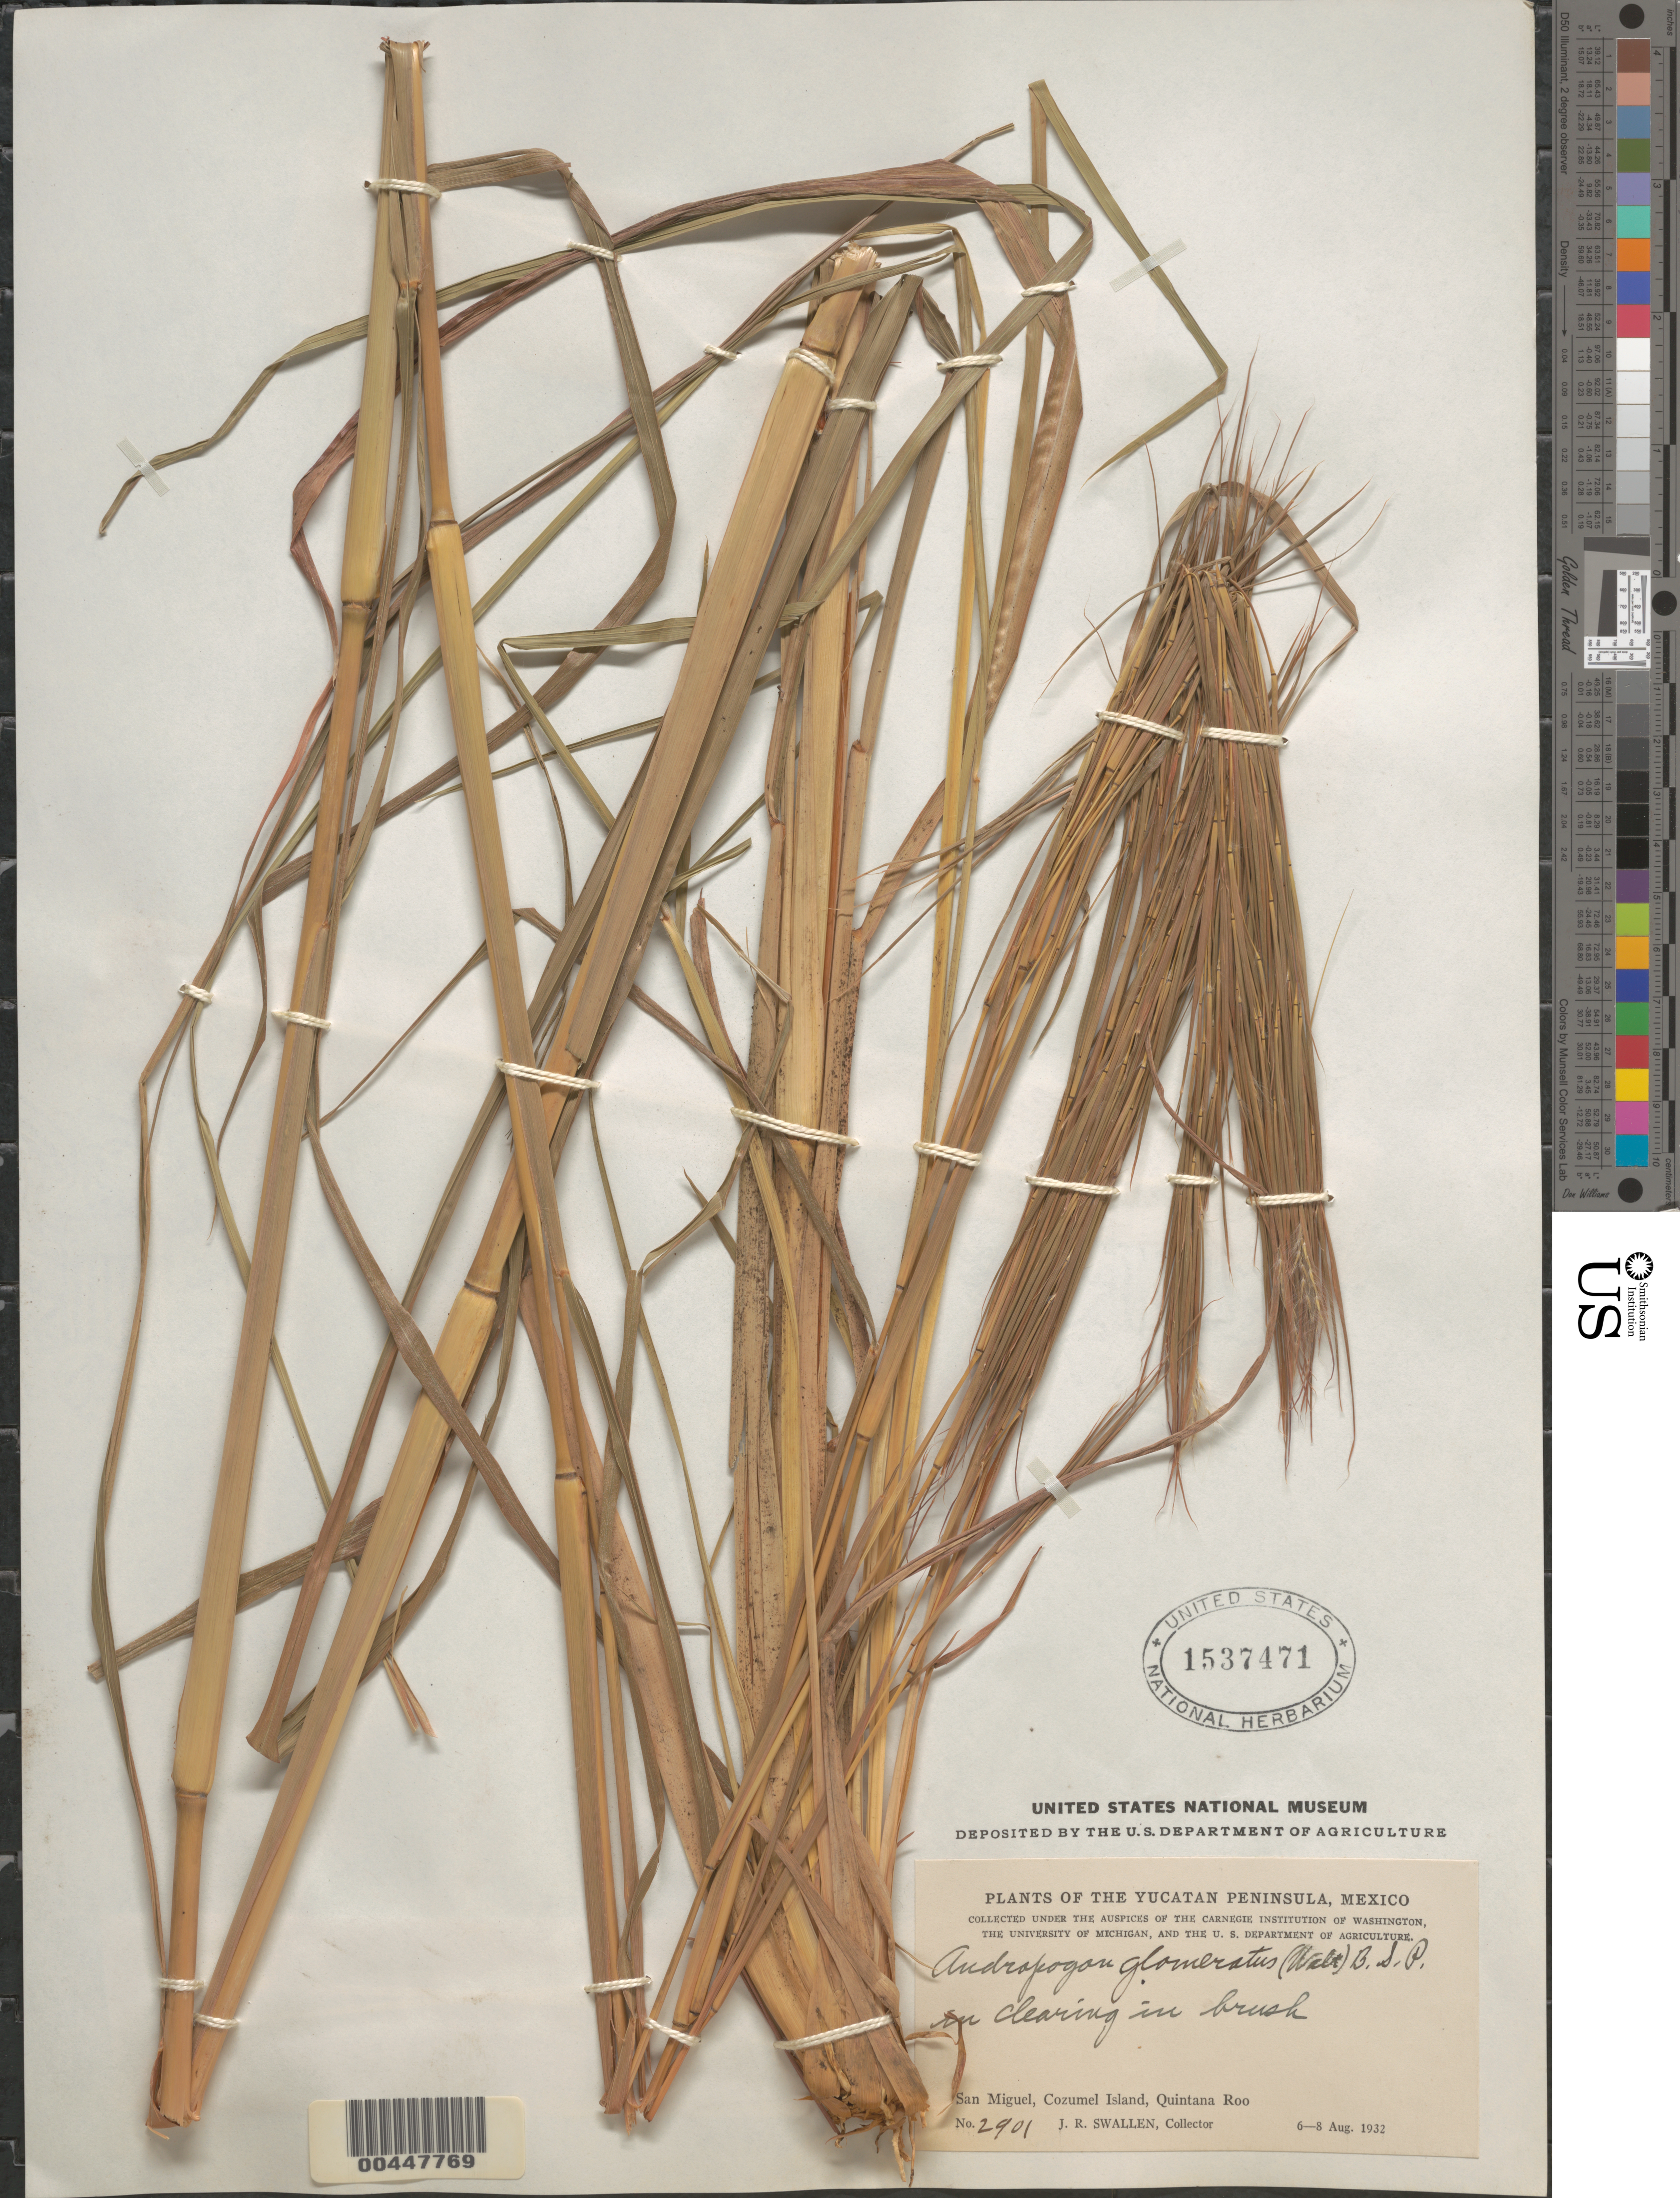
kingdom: Plantae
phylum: Tracheophyta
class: Liliopsida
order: Poales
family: Poaceae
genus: Andropogon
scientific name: Andropogon glomeratus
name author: (Walter) Britton, Stearns & Poggenb.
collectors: J. R. Swallen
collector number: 2901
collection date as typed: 6 Aug 1932 to 8 Aug 1932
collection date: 1932-08-06/1932-08-08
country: Mexico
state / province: Quintana Roo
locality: Yucatan Peninsula, San Miguel, Cozumel Island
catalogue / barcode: US 1537471